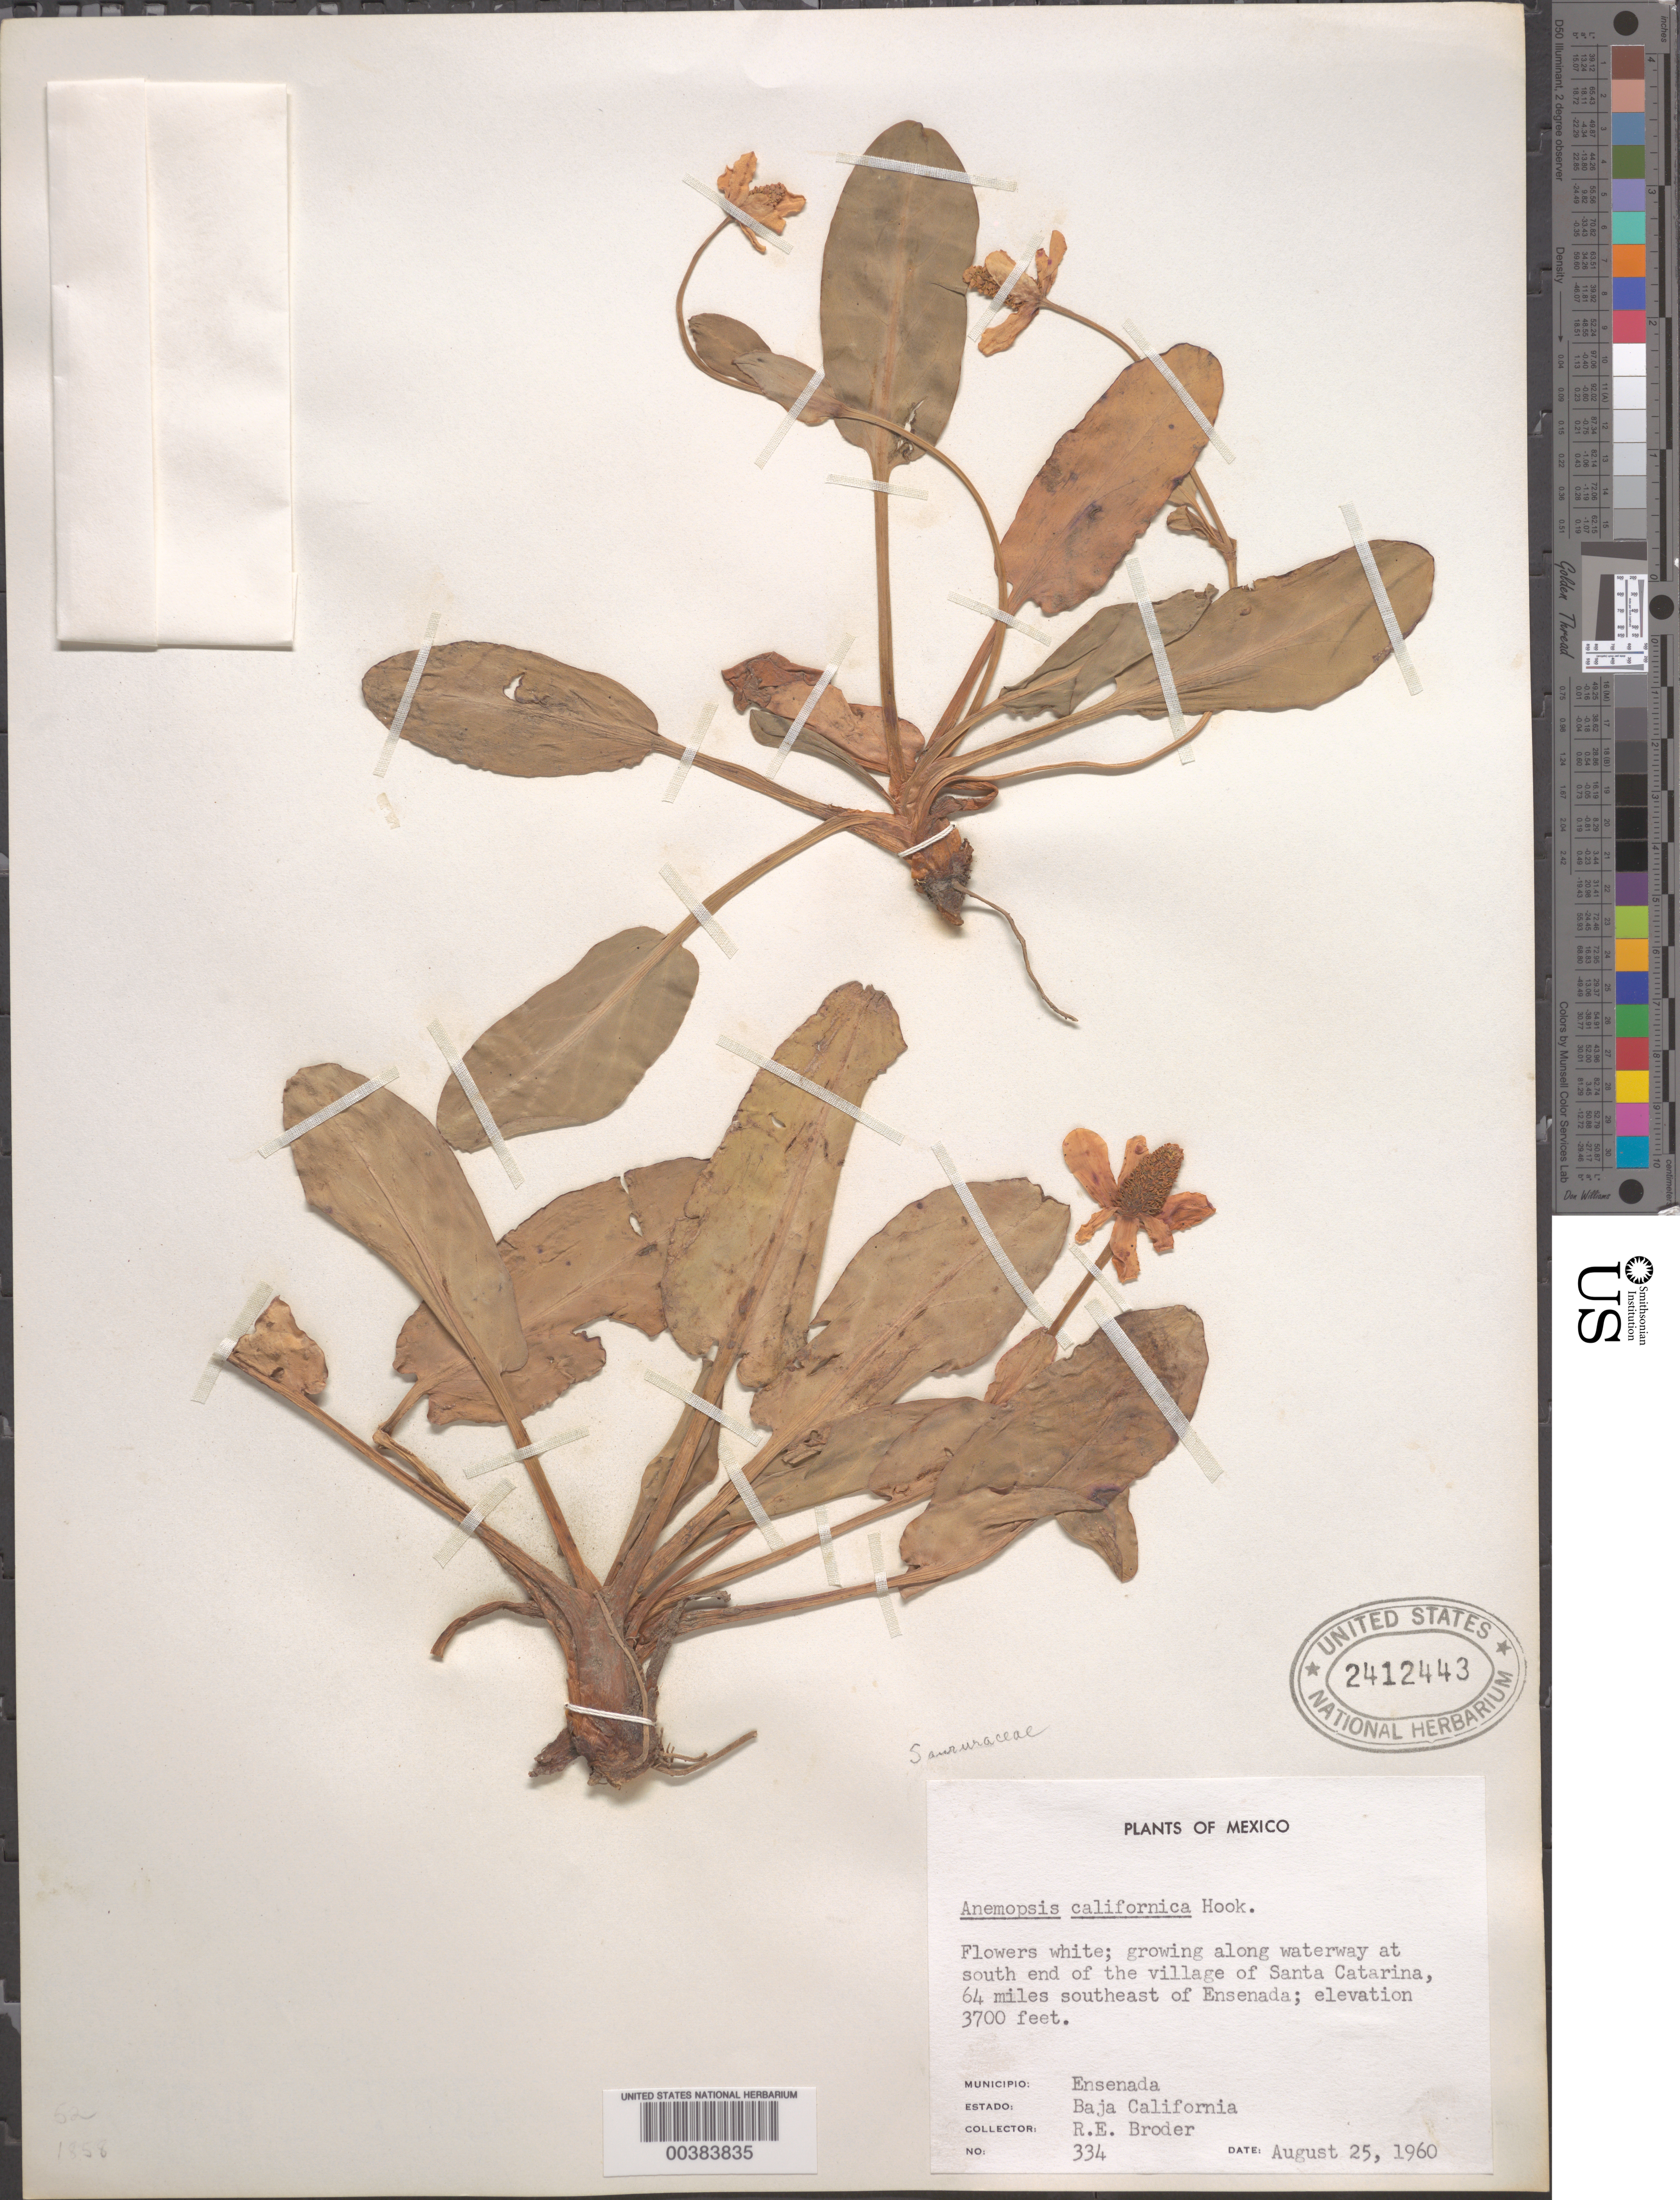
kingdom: Plantae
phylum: Tracheophyta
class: Magnoliopsida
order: Piperales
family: Saururaceae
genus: Anemopsis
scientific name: Anemopsis californica var. typica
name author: Kelso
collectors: R. Broder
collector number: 3344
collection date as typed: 25 Aug 1960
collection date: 1960-08-25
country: Mexico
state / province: Baja California Norte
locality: SE of Ensenada, at Santa Catarina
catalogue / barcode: US 2412443